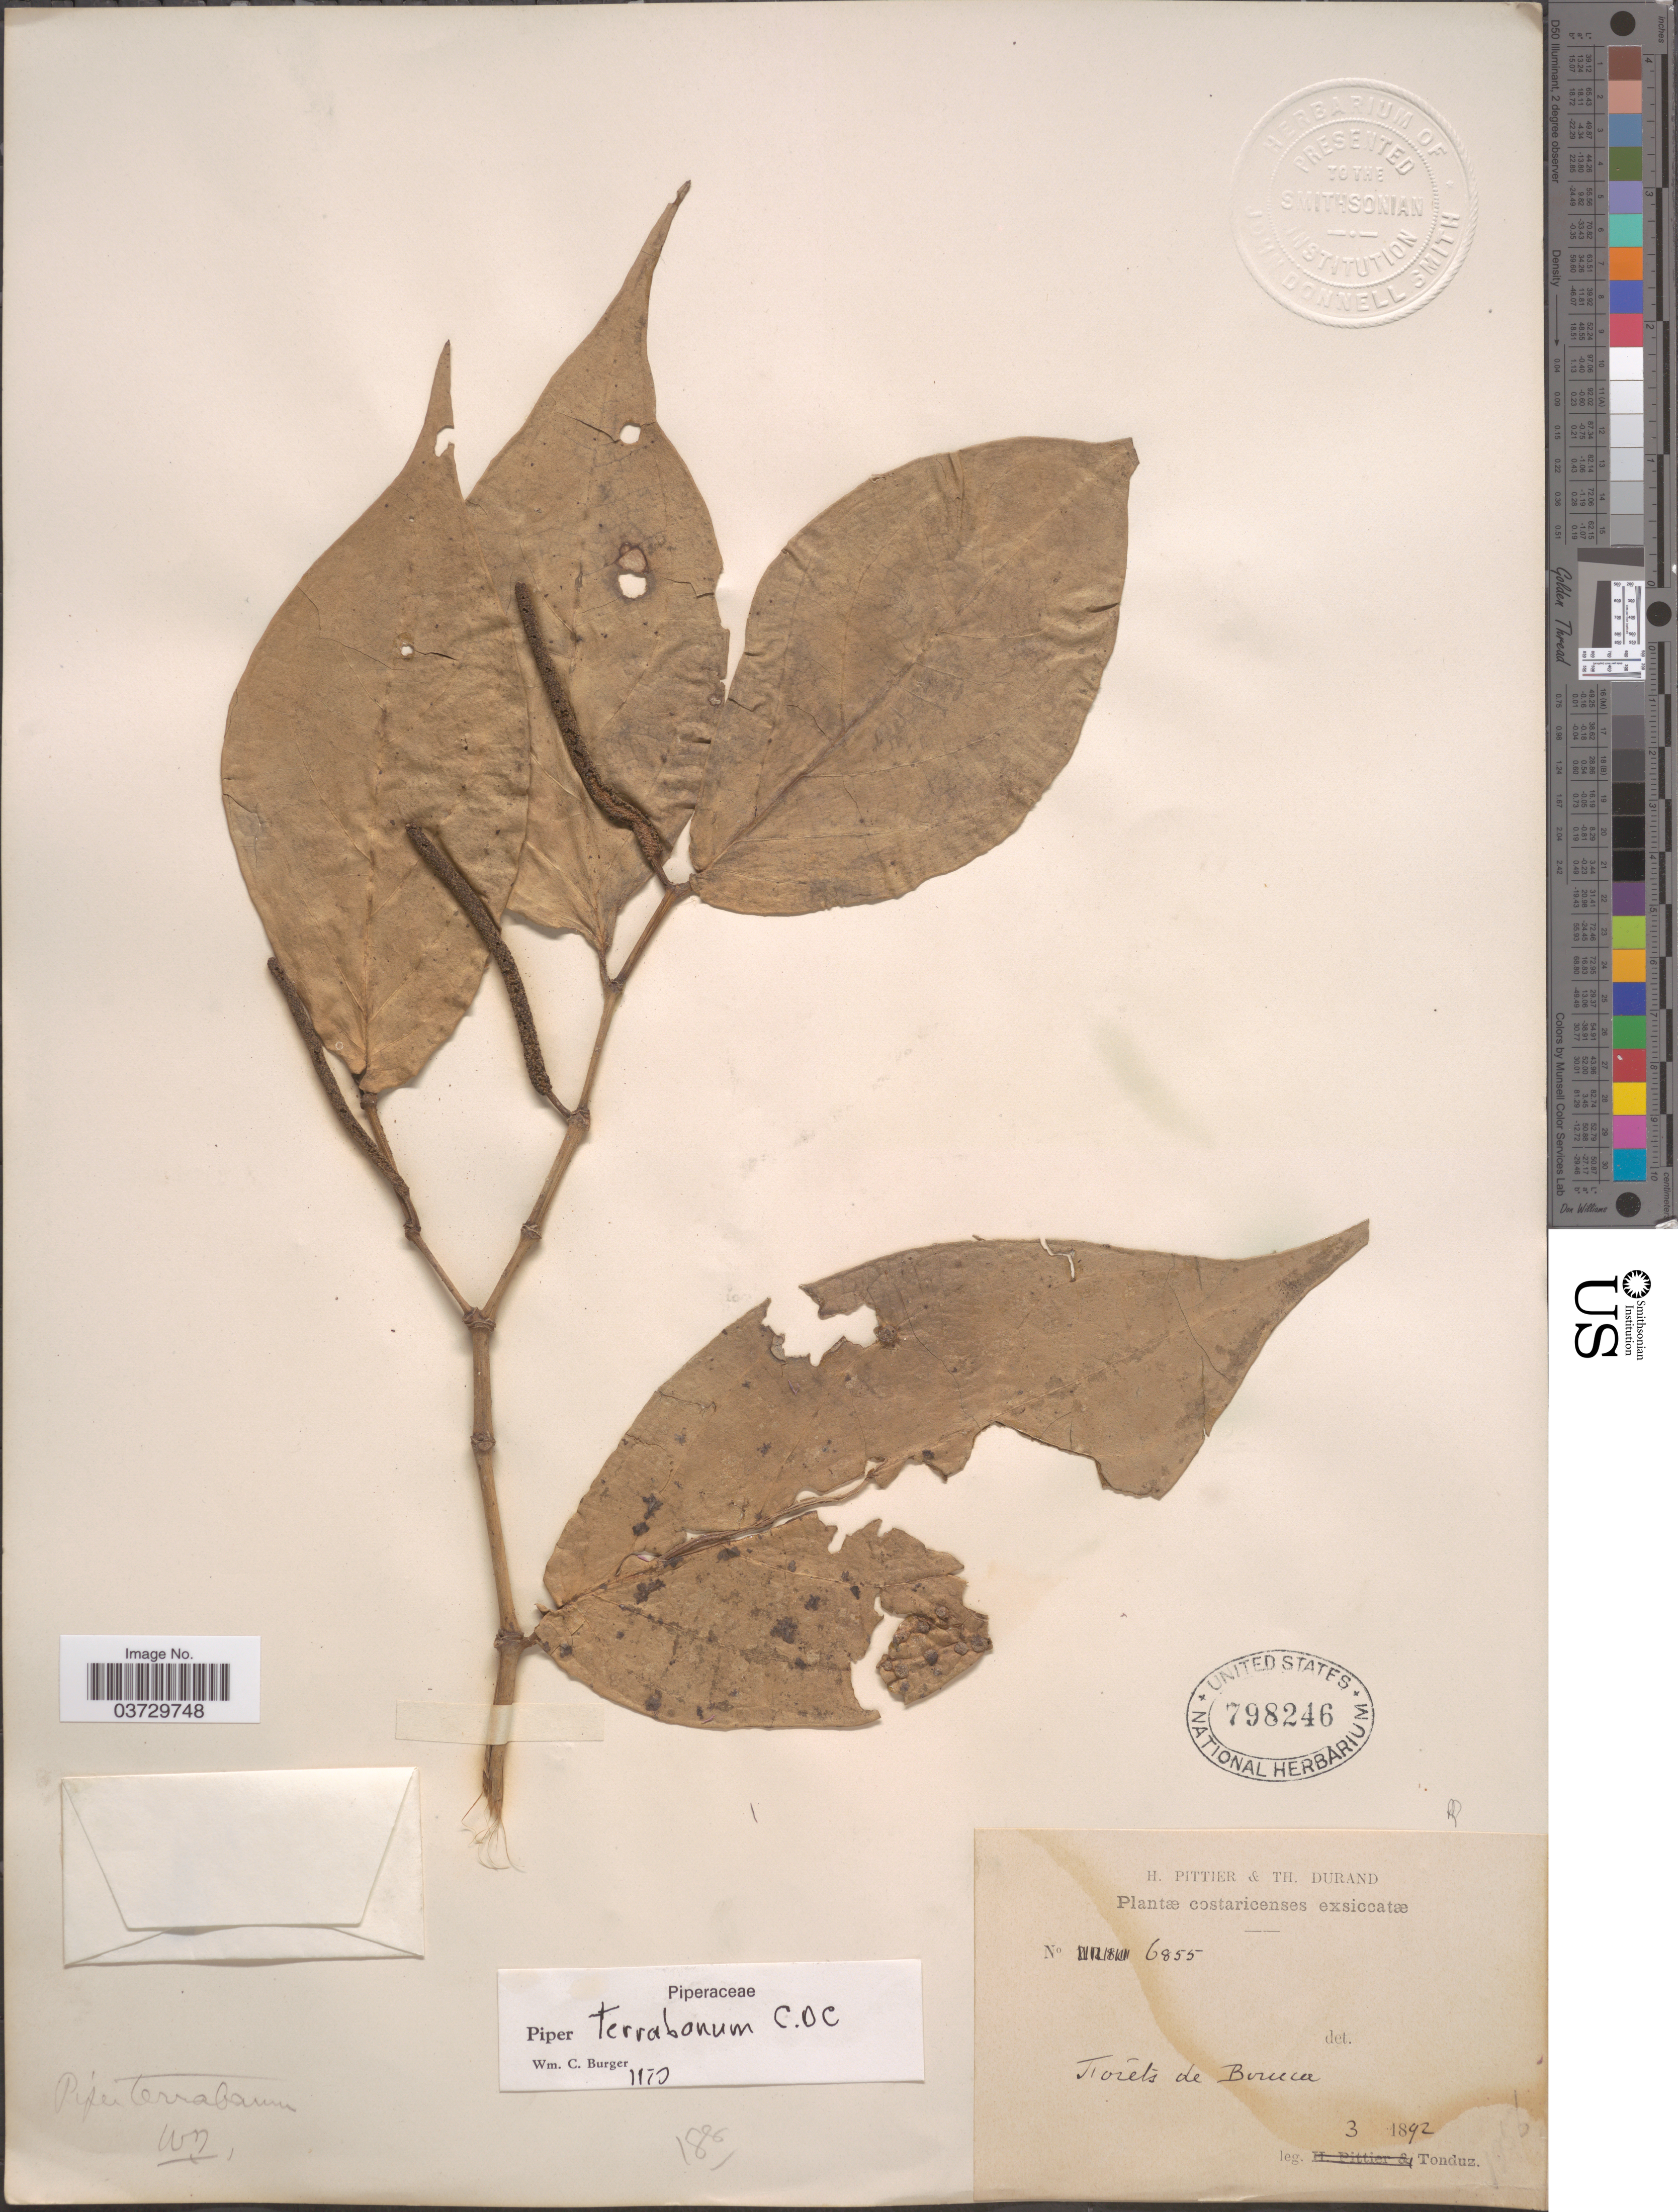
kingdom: Plantae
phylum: Tracheophyta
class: Magnoliopsida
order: Piperales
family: Piperaceae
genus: Piper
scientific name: Piper terrabanum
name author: C. DC.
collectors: Tonduz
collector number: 6855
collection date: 1892-03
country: Costa Rica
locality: Foréts de Boruca.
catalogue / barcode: US 798246